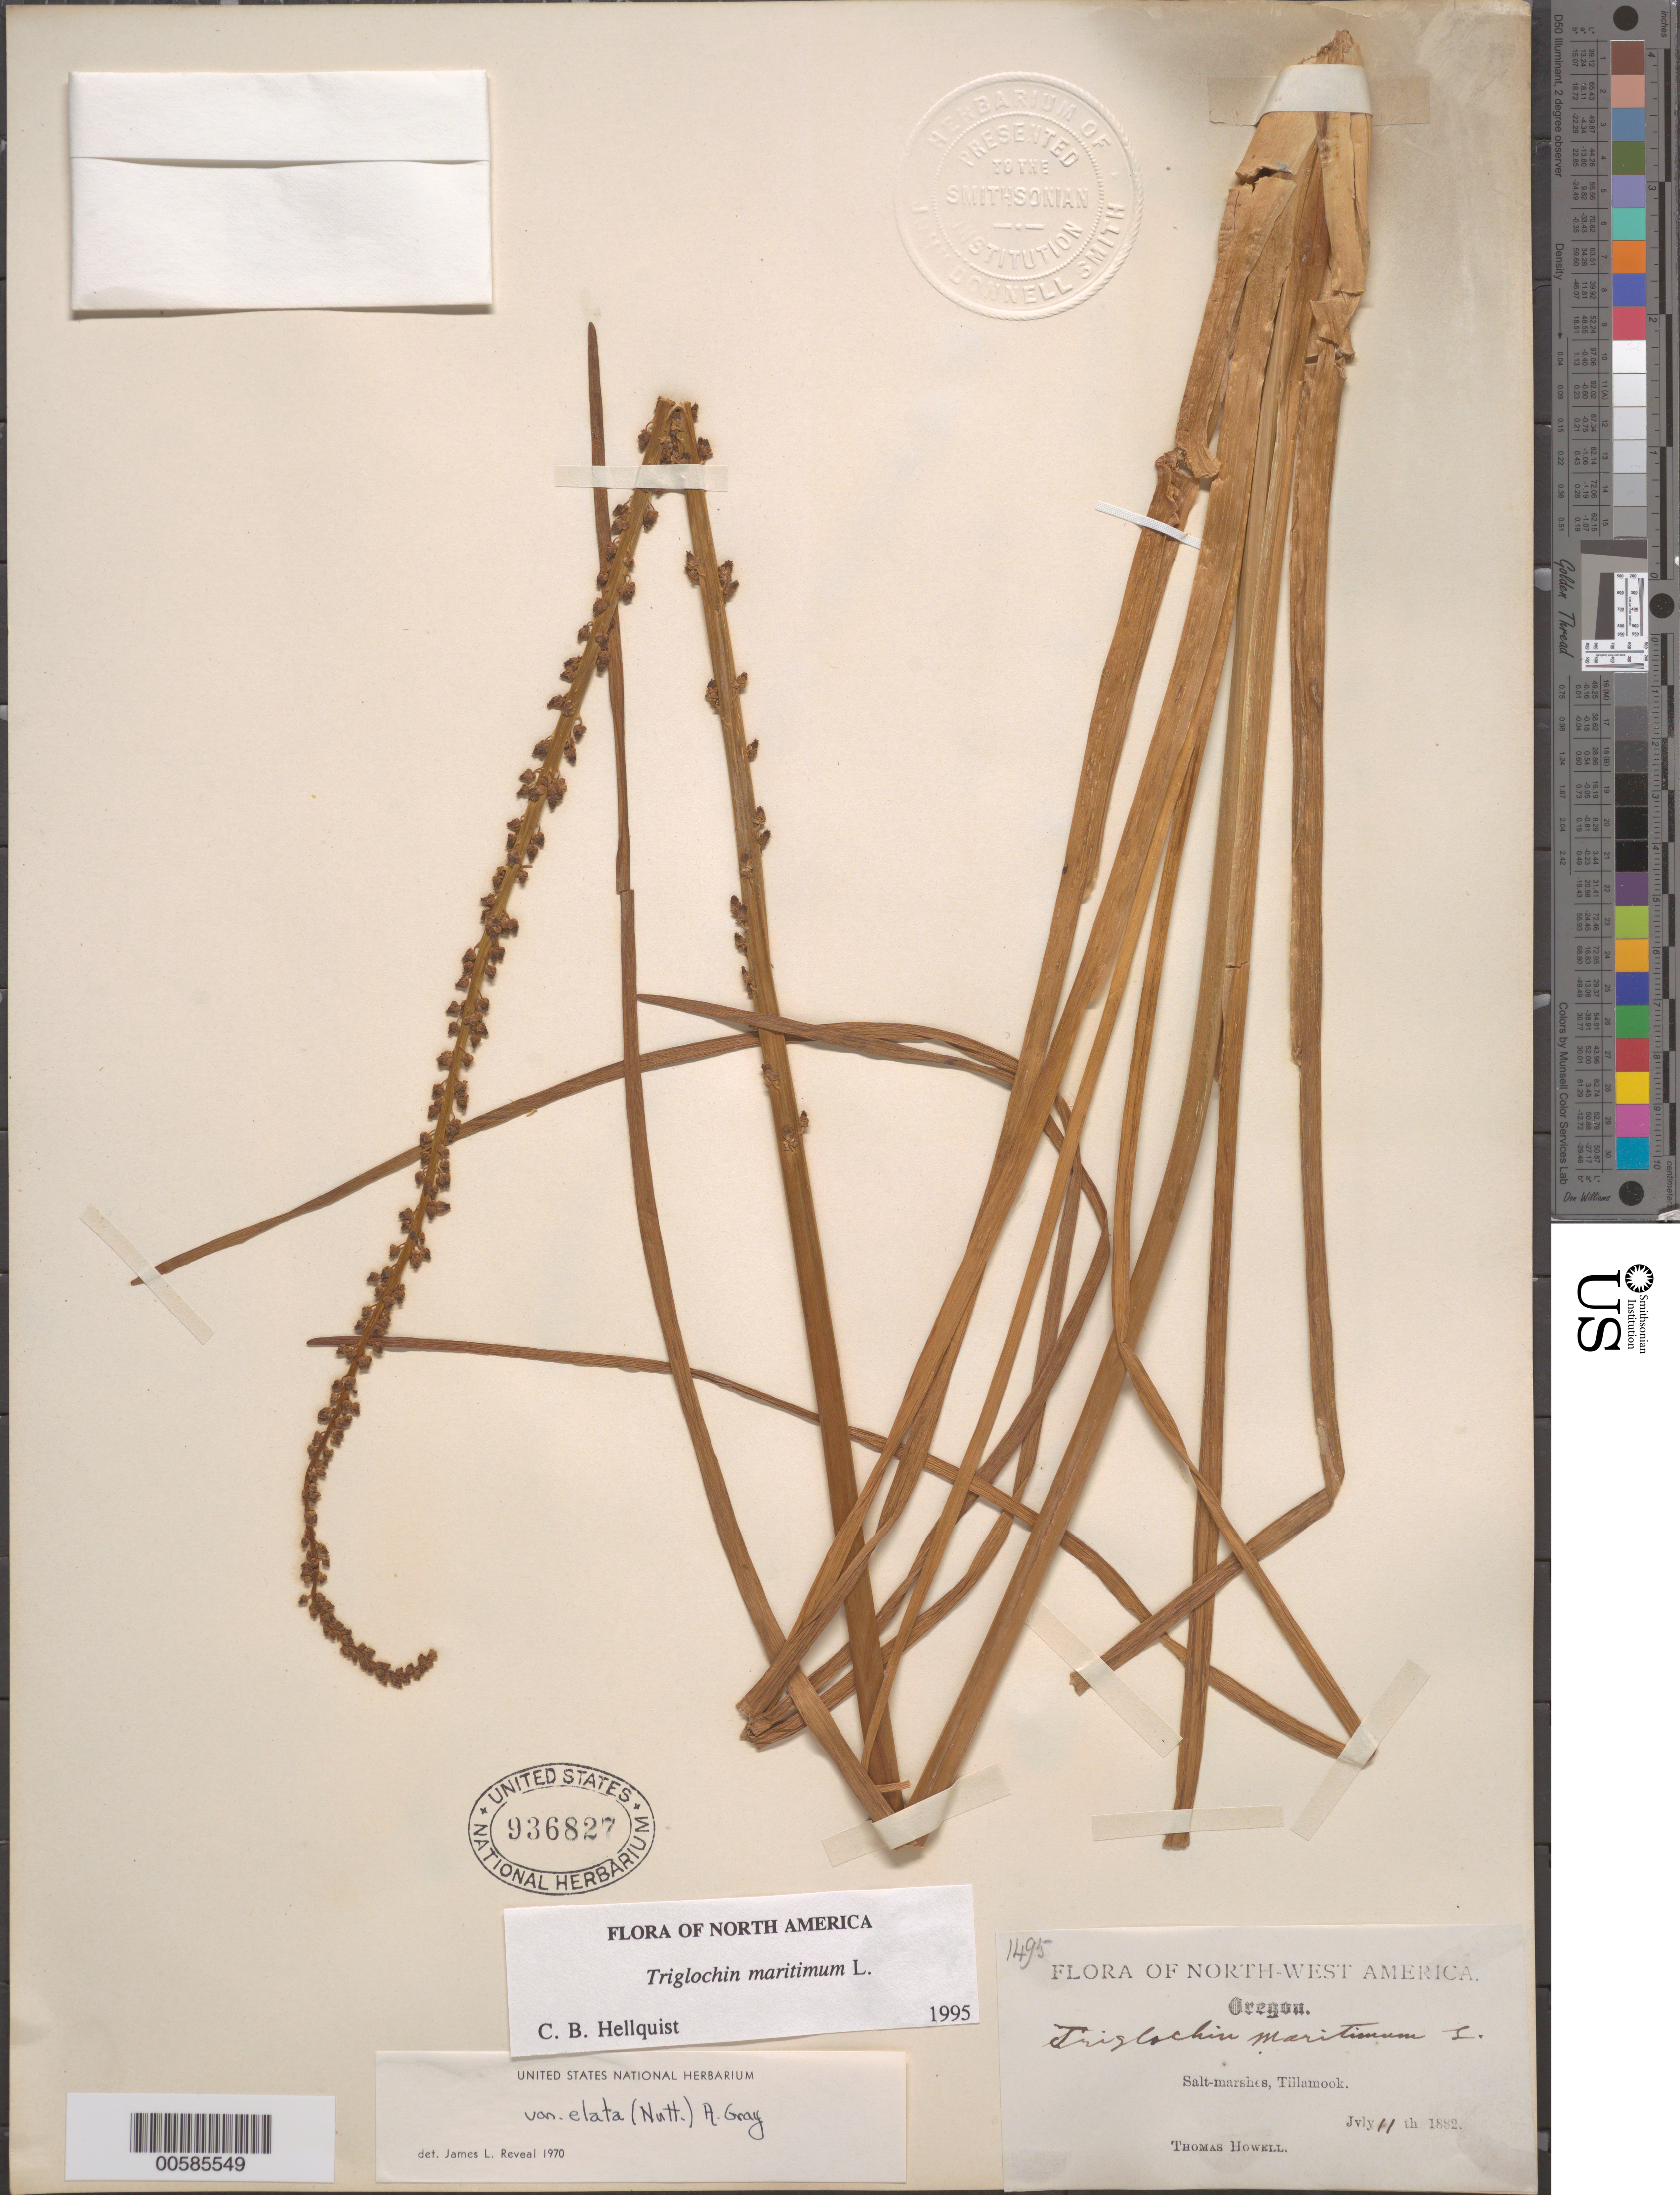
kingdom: Plantae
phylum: Tracheophyta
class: Liliopsida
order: Alismatales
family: Juncaginaceae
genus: Triglochin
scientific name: Triglochin maritima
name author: L.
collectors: T. Howell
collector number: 1495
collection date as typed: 11 Jul 1882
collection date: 1882-07-11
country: United States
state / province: Oregon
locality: Tilllamook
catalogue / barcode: US 936827